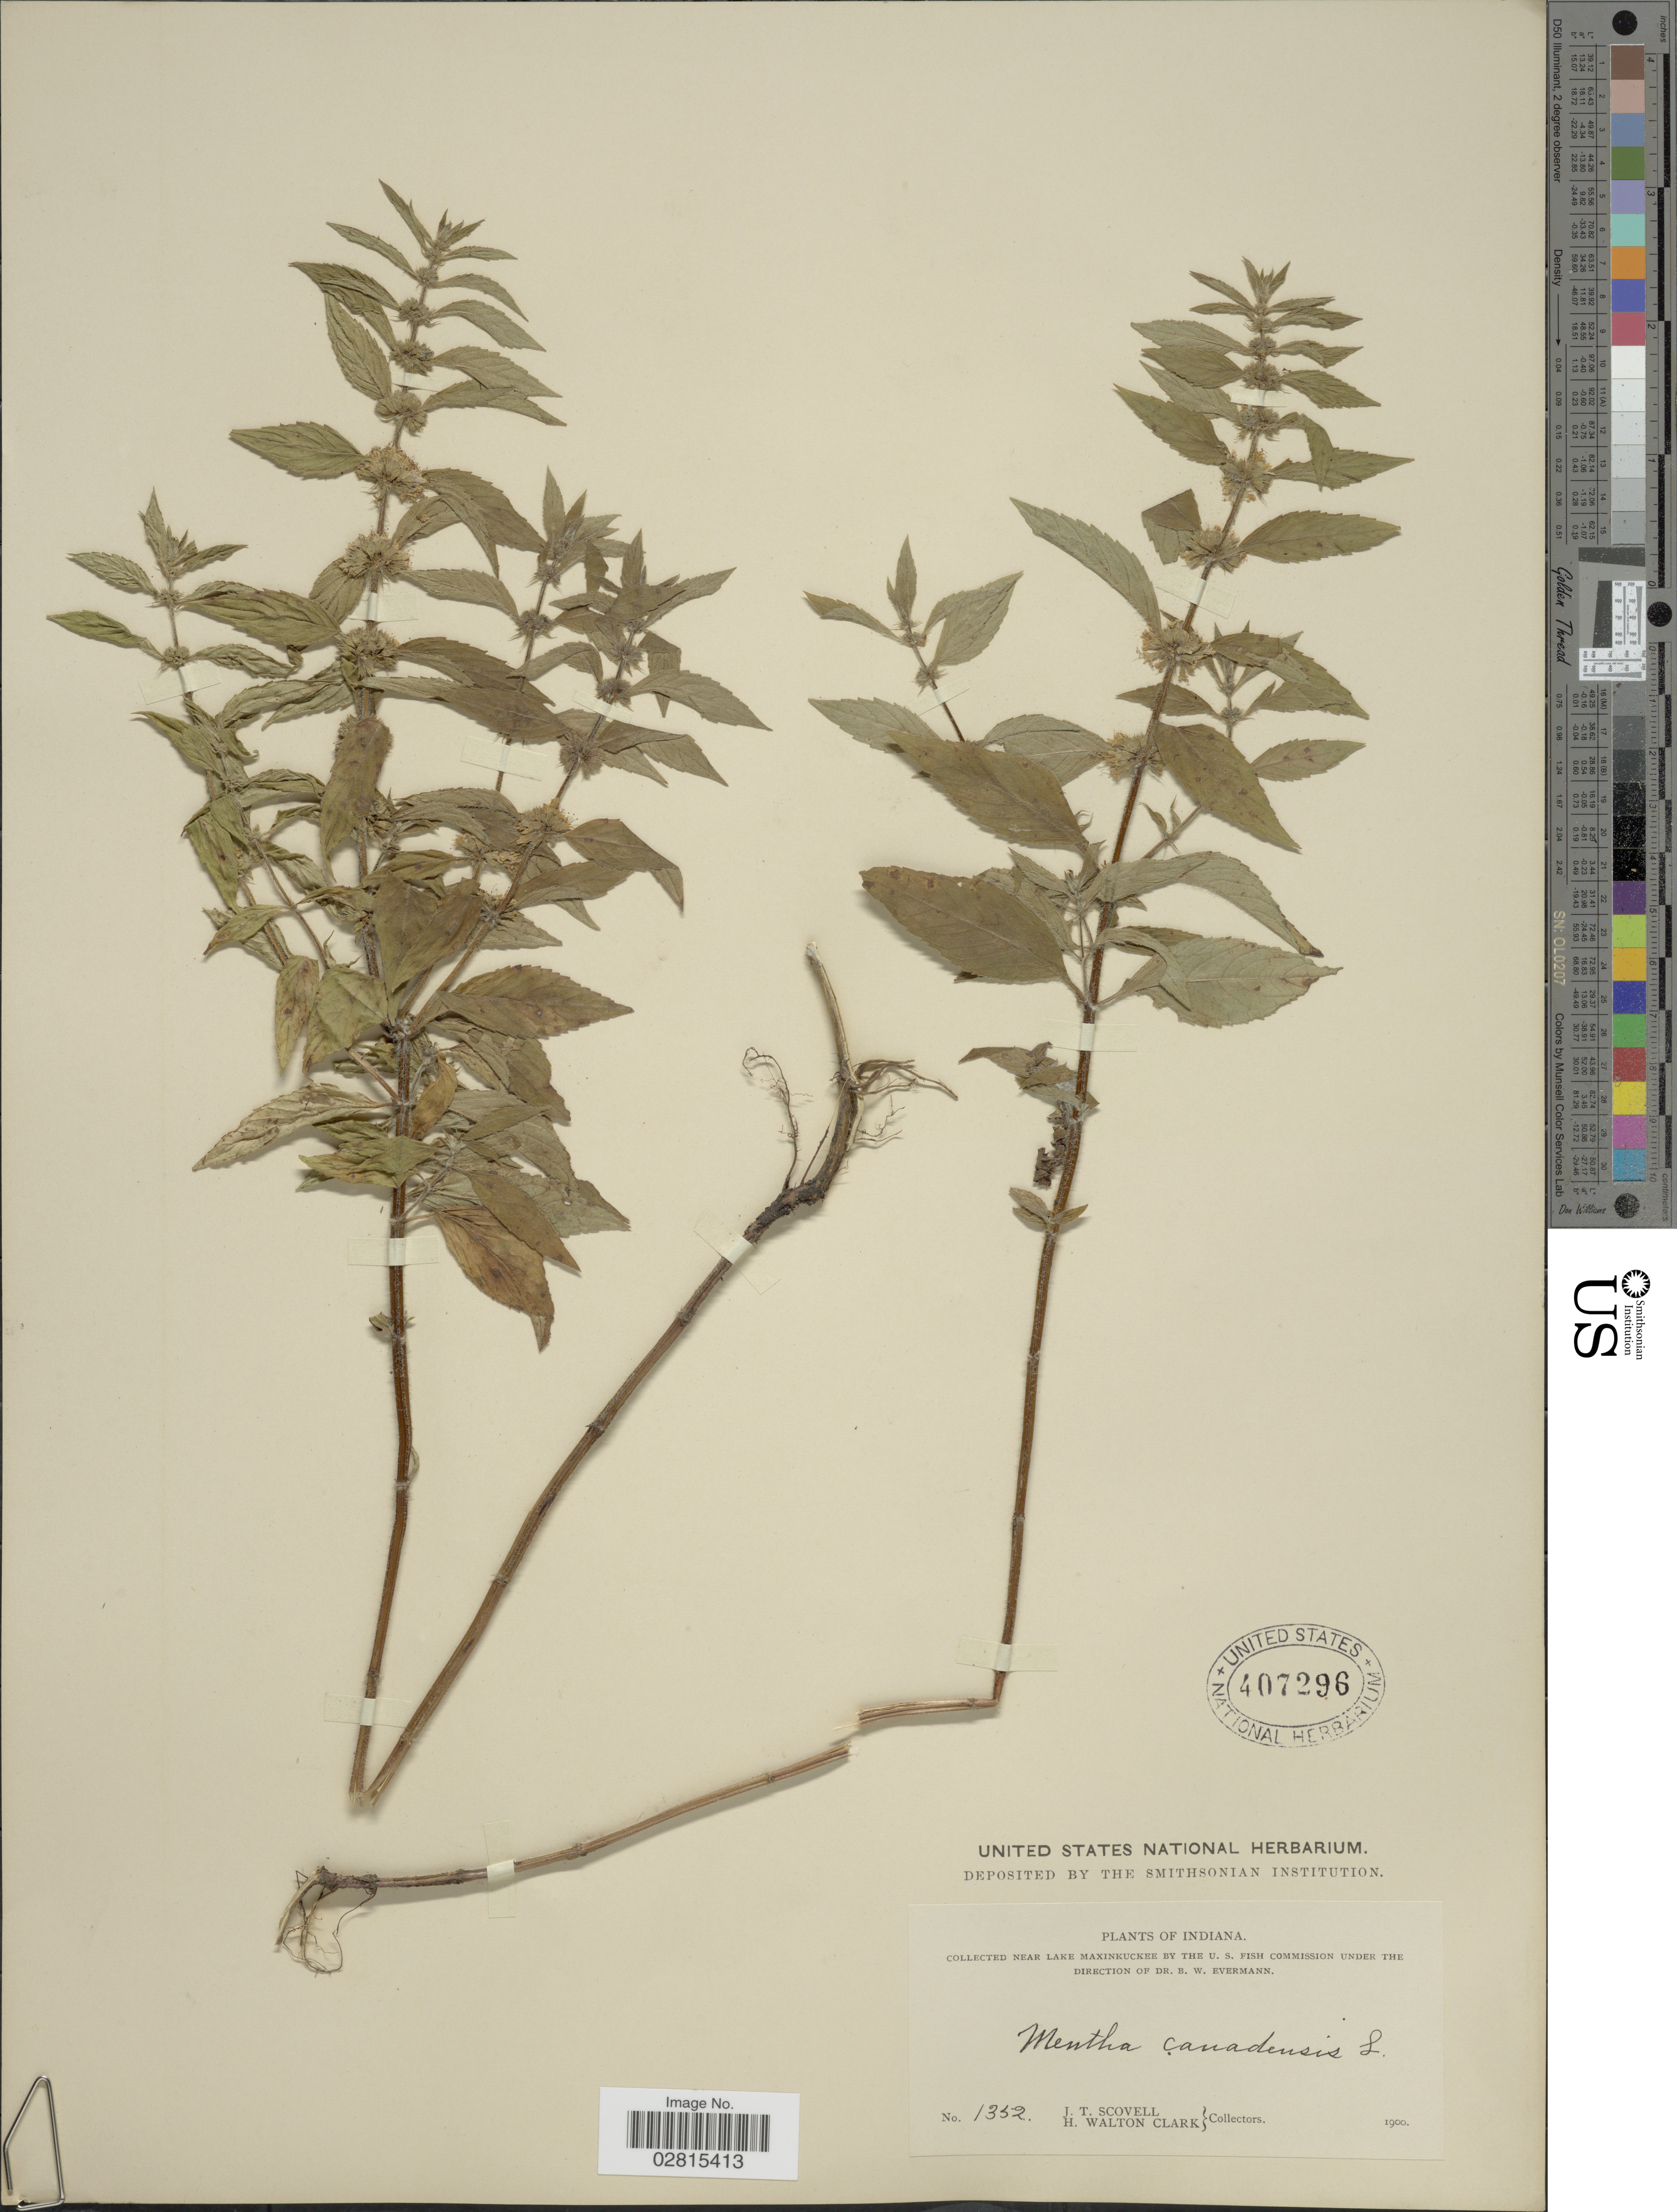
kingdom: Plantae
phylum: Tracheophyta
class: Magnoliopsida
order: Lamiales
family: Lamiaceae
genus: Mentha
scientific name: Mentha canadensis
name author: L.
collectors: J. T. Scovell & H. W. Clark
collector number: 1352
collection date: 1900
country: United States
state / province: Indiana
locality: Near Lake Maxinkuckee.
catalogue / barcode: US 407296